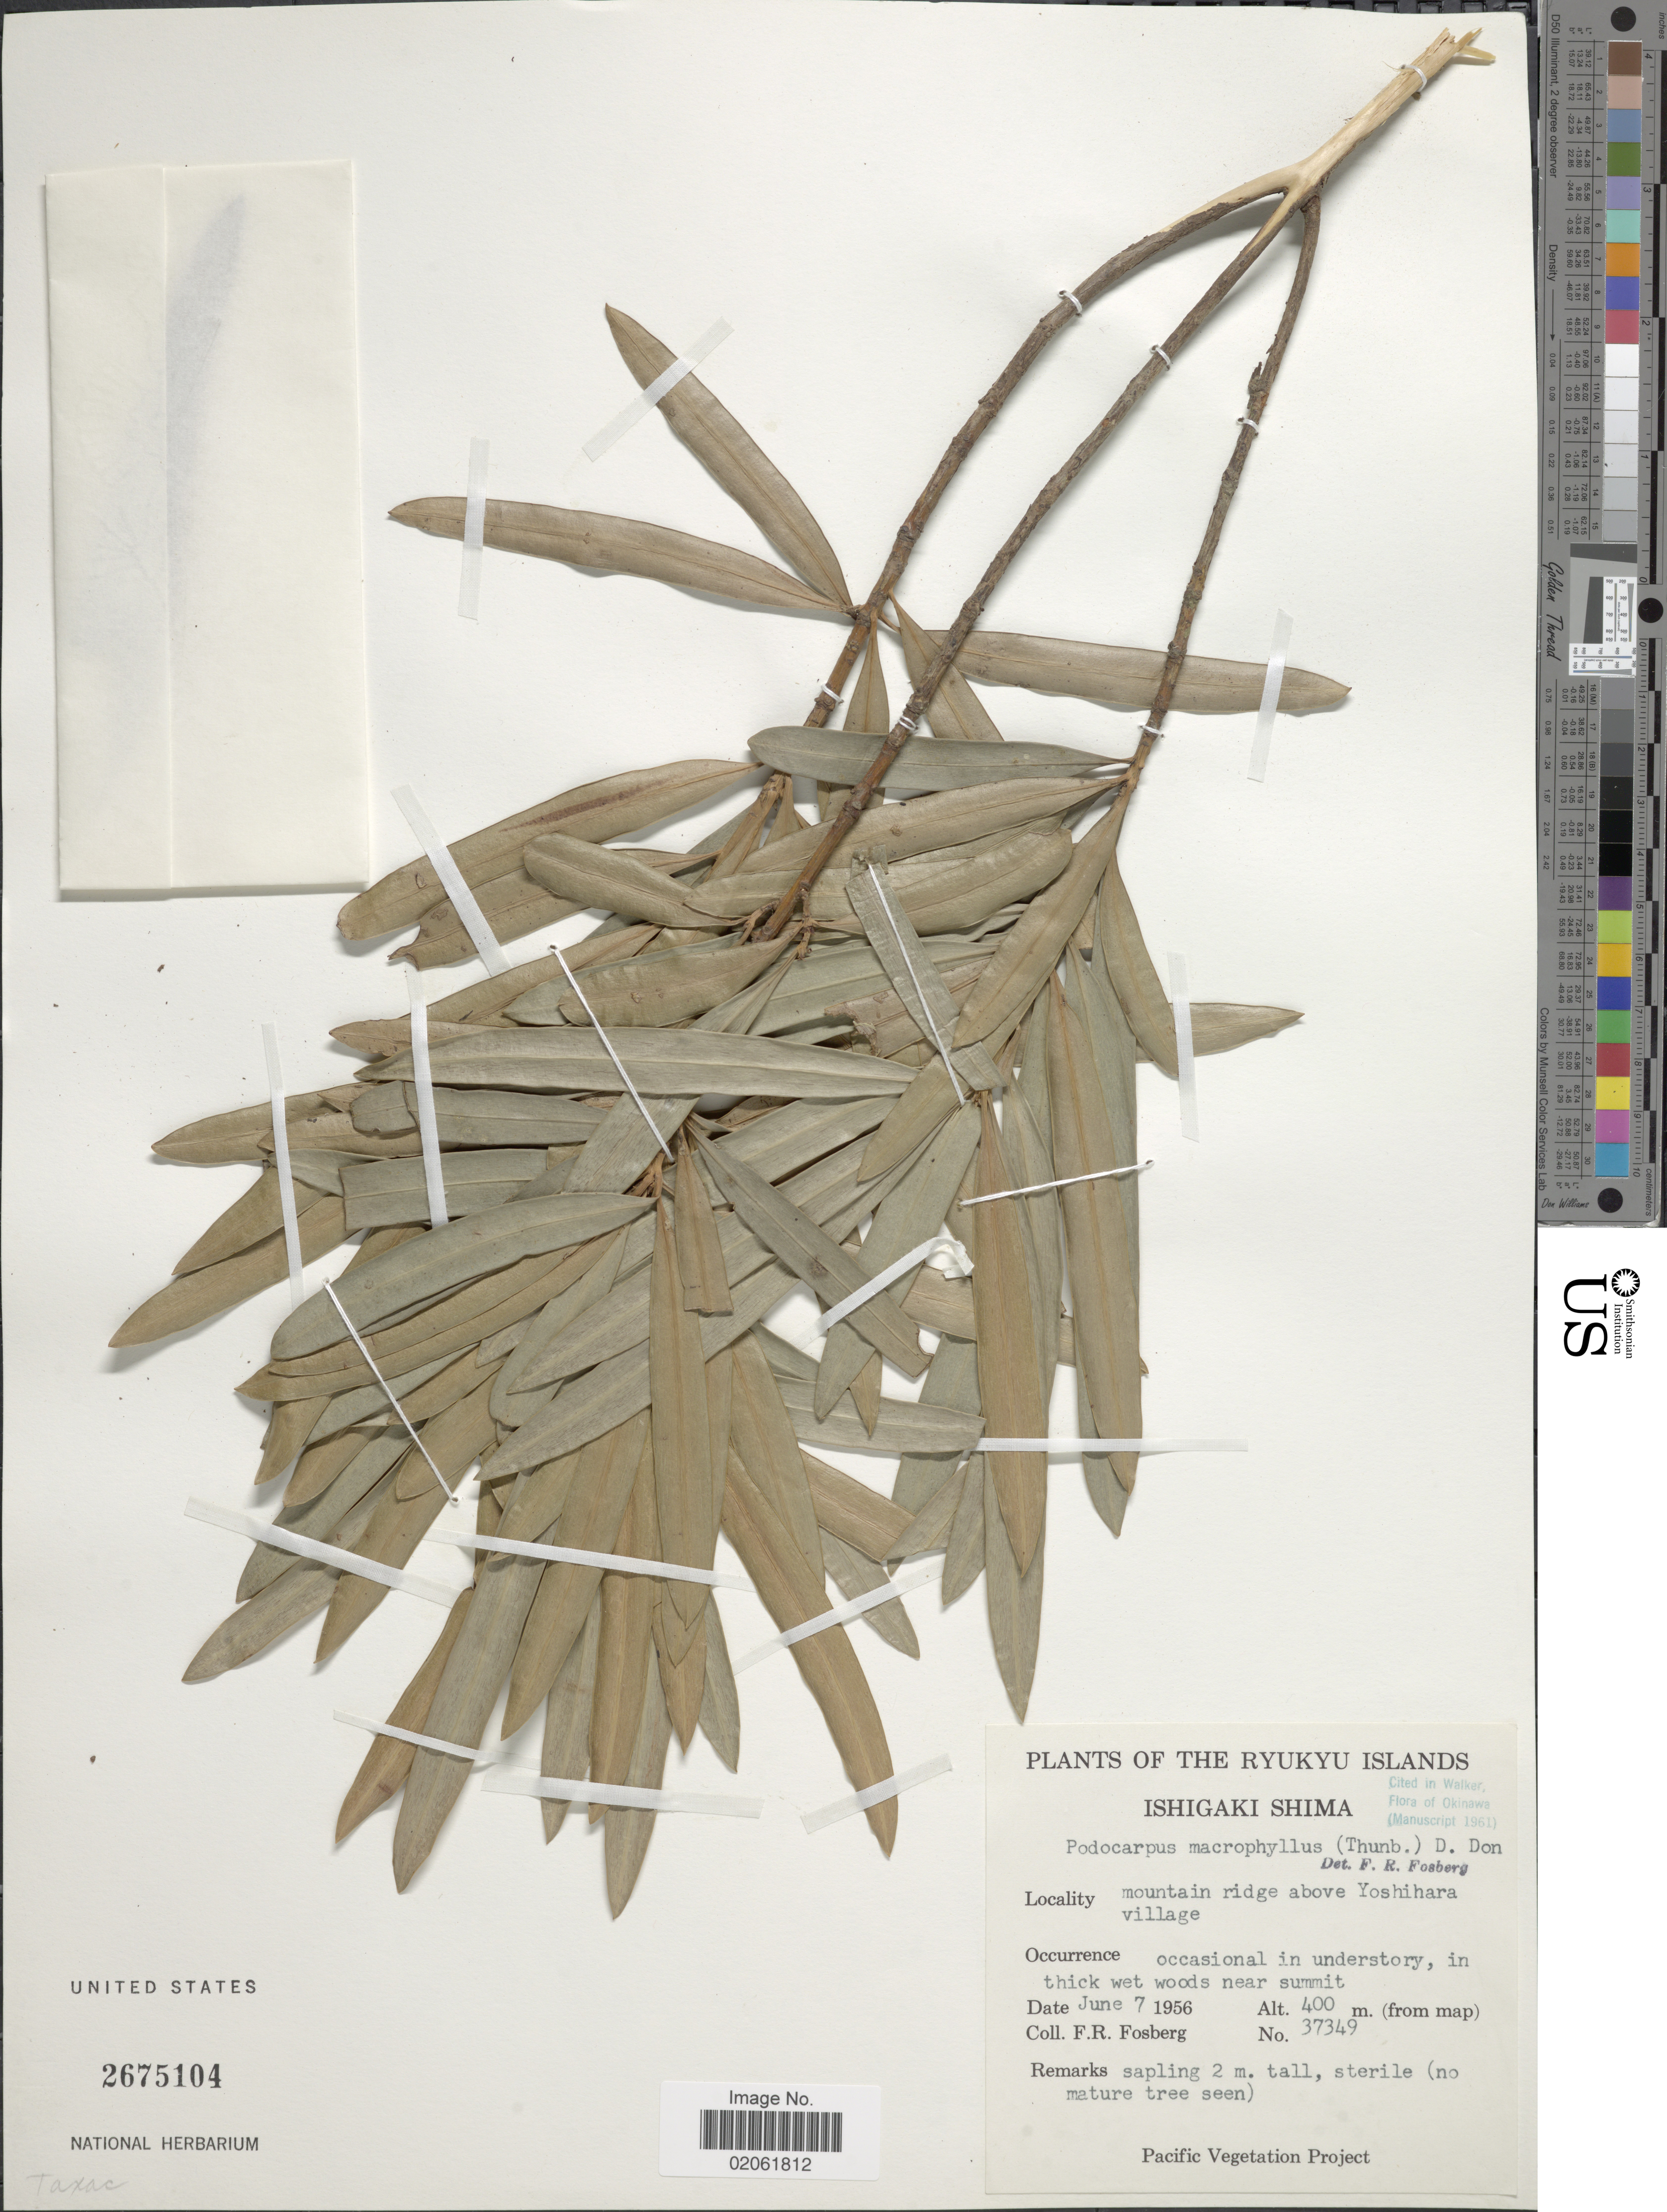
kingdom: Plantae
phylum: Tracheophyta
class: Pinopsida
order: Pinales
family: Podocarpaceae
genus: Podocarpus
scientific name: Podocarpus macrophyllus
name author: (Thunb.) Sweet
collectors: F. R. Fosberg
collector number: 37349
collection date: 1956-06-07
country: Japan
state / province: Okinawa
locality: Ryukyu Islands, Ishigaki Shima, mountain ridge above Yoshihara village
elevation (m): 400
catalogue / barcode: US 2675104